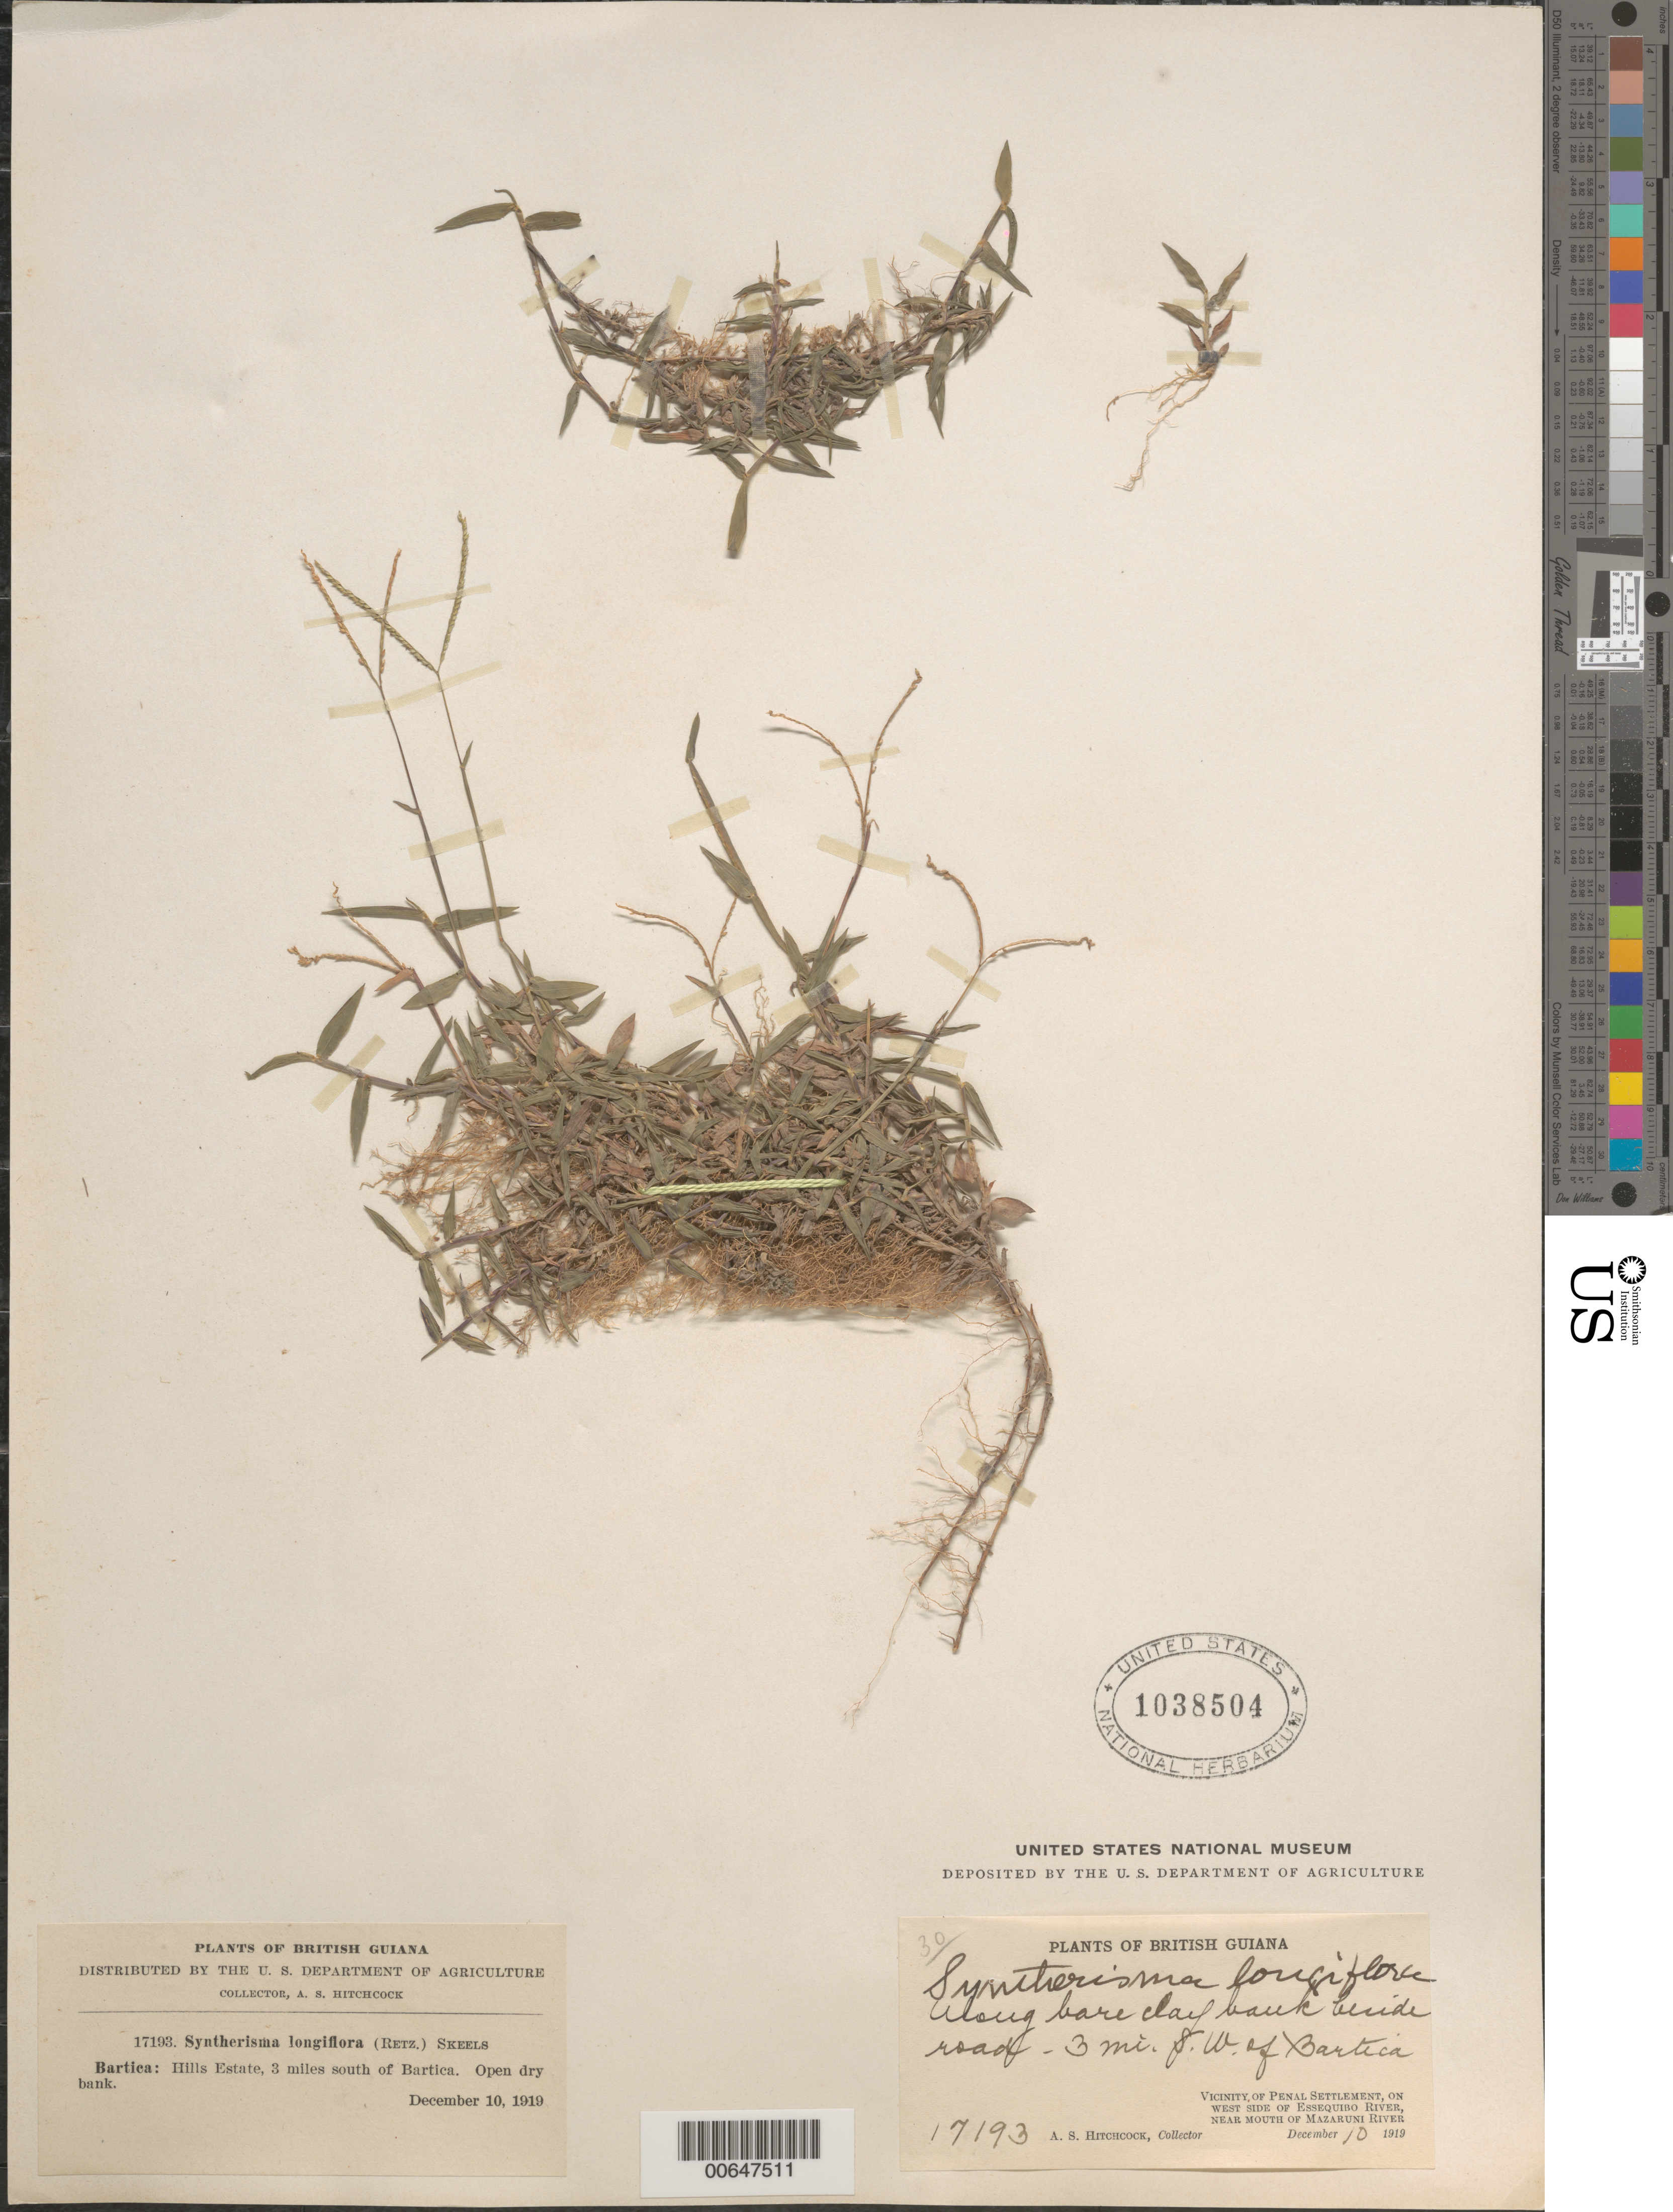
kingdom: Plantae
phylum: Tracheophyta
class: Liliopsida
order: Poales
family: Poaceae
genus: Digitaria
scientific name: Digitaria fuscescens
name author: (J. Presl) Henr.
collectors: A. S. Hitchcock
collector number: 17193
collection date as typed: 10-Dec-19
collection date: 1919-12-10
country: Guyana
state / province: Cuyuni-Mazaruni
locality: Penal Settlement, vic., W side of Essequibo River, near mouth of Mazaruni R., 3 mi SW of Bartica, Hill's Estate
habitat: Along bare clay bank beside road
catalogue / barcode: US 1038504